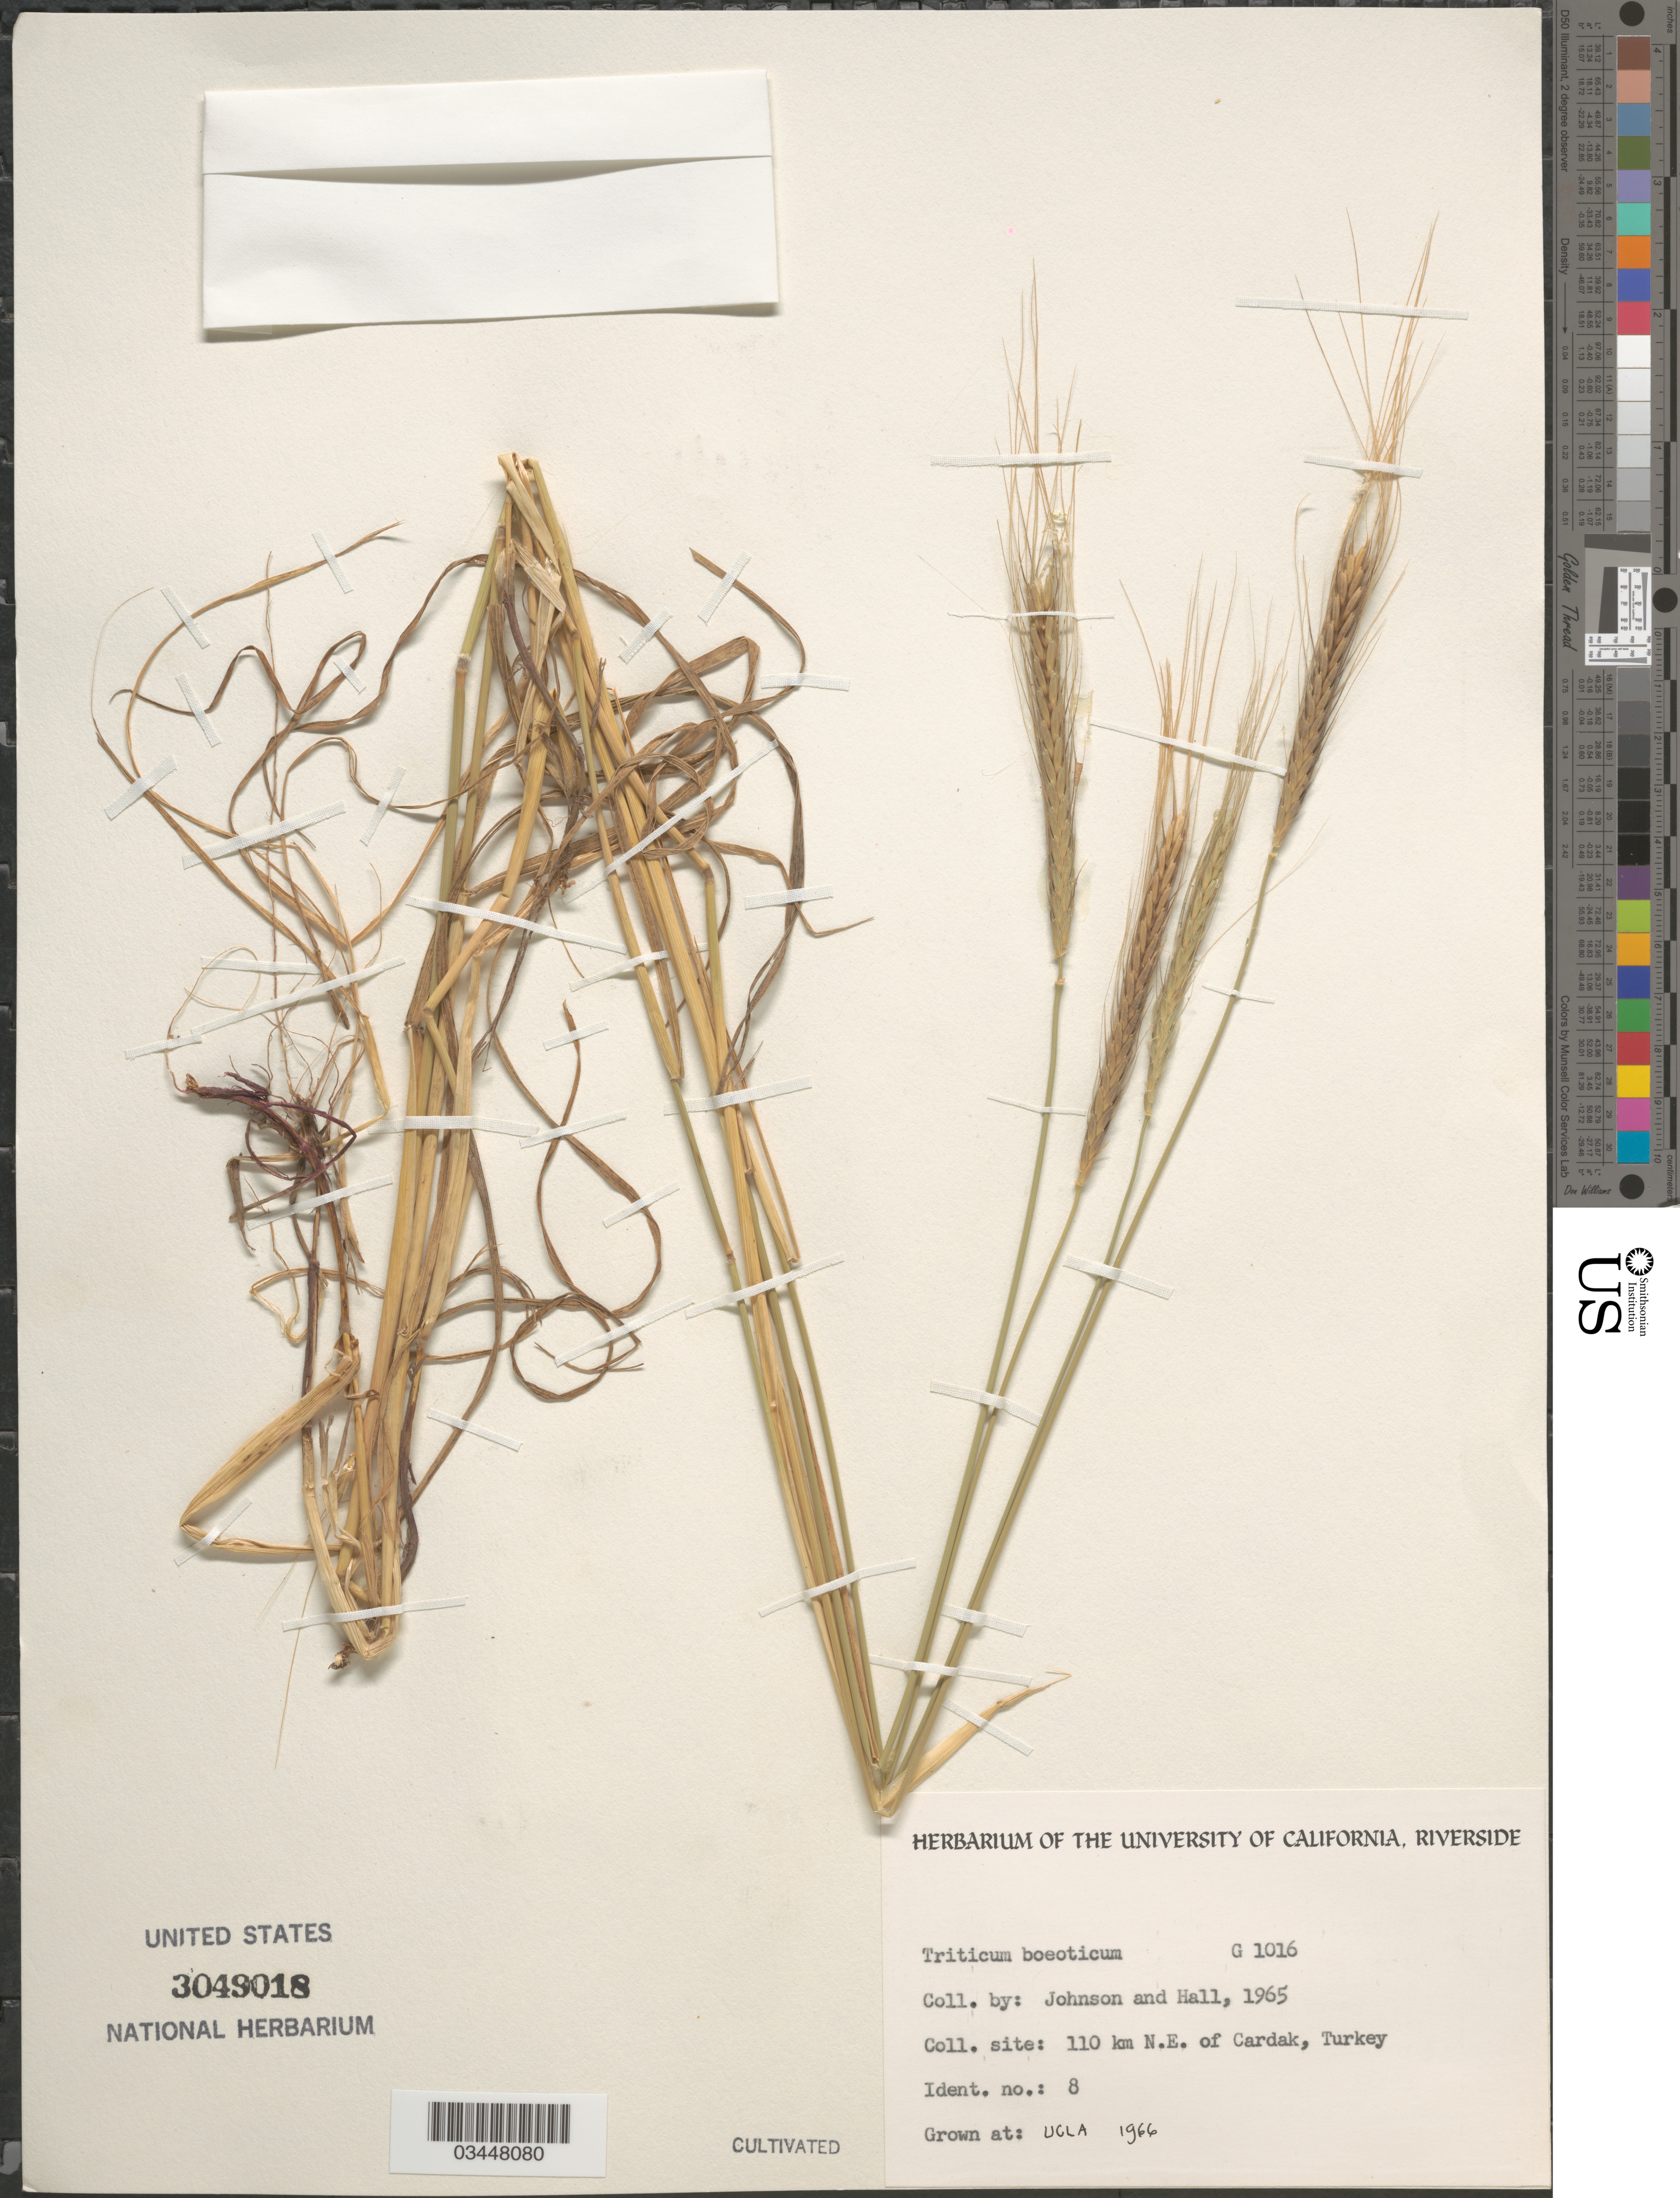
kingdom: Plantae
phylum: Tracheophyta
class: Liliopsida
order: Poales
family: Poaceae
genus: Triticum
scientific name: Triticum boeoticum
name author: Boiss.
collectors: ex herb. Univ. of California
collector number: G1016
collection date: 1966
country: United States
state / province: California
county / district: Los Angeles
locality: UCLA.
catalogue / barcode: US 3049018